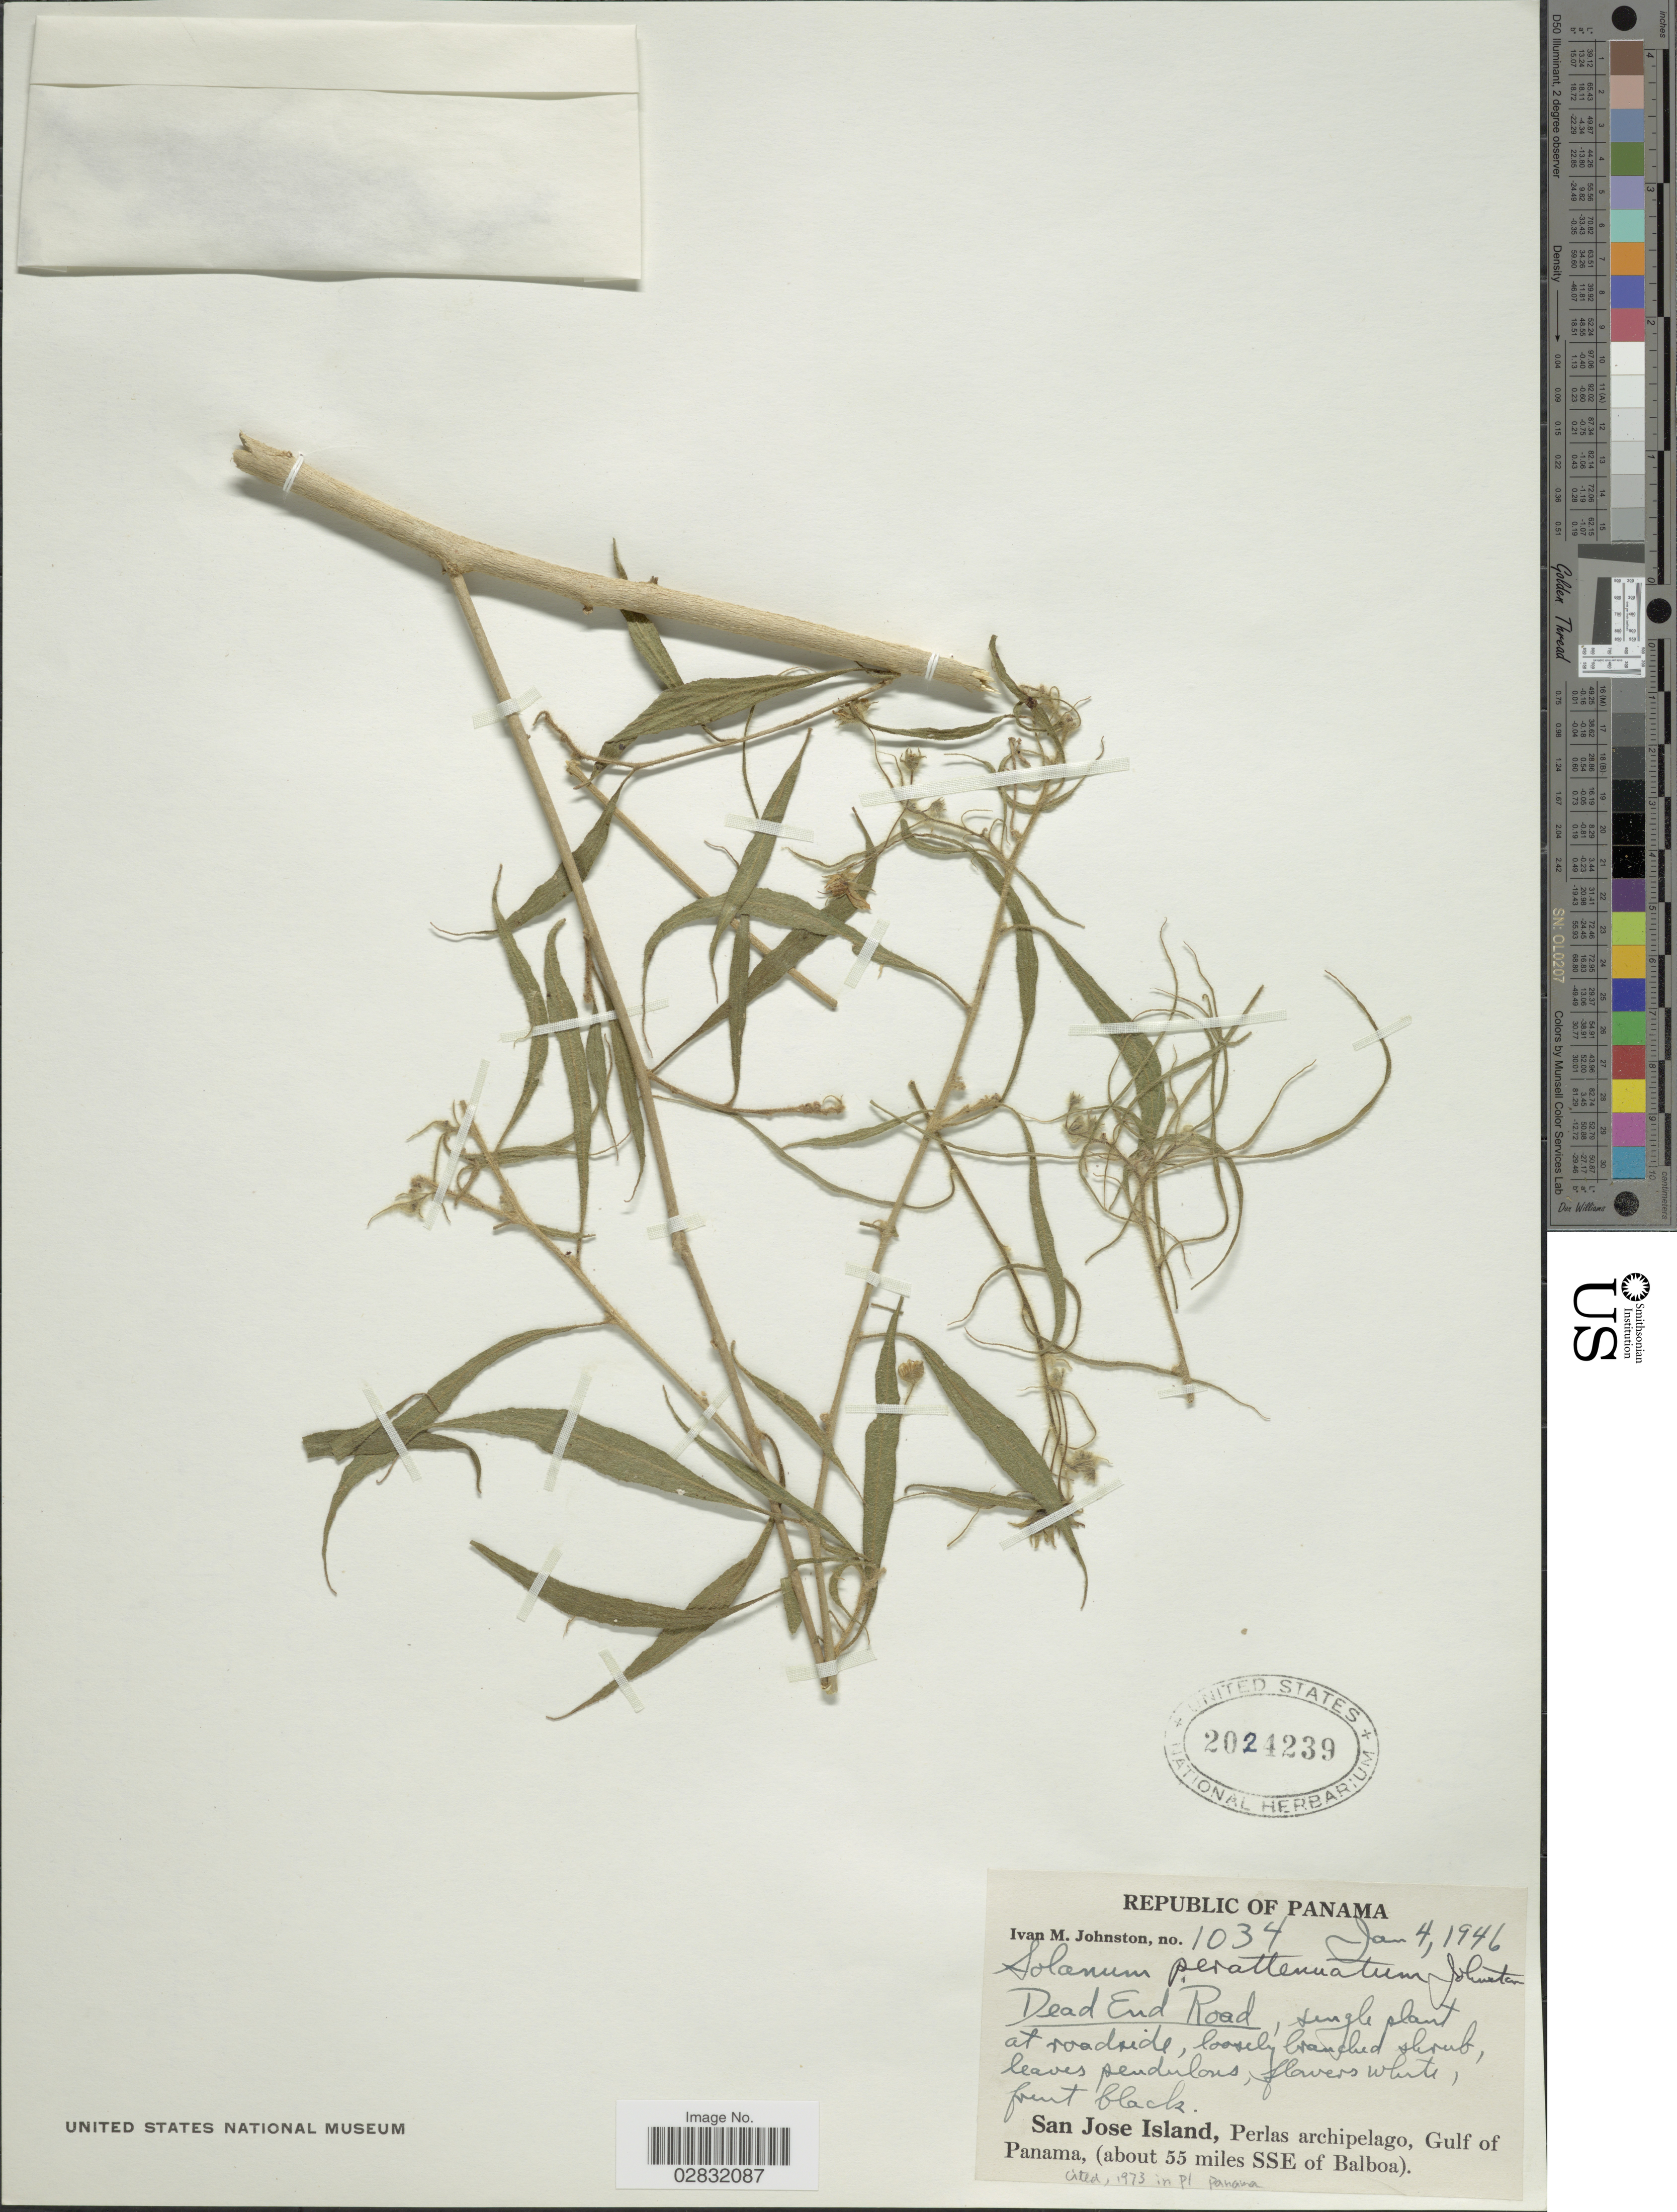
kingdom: Plantae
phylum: Tracheophyta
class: Magnoliopsida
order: Solanales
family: Solanaceae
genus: Solanum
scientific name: Solanum perattenuatum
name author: I.M. Johnst.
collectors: I.M. Johnston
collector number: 1034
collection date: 1946-01-04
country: Panama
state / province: Panamá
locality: Dead End Road. Republic of Panama, San Jose Island, Perlas archipelago, Gulf of Panama, (about 55 miles SSE of Balboa).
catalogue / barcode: US 2024239